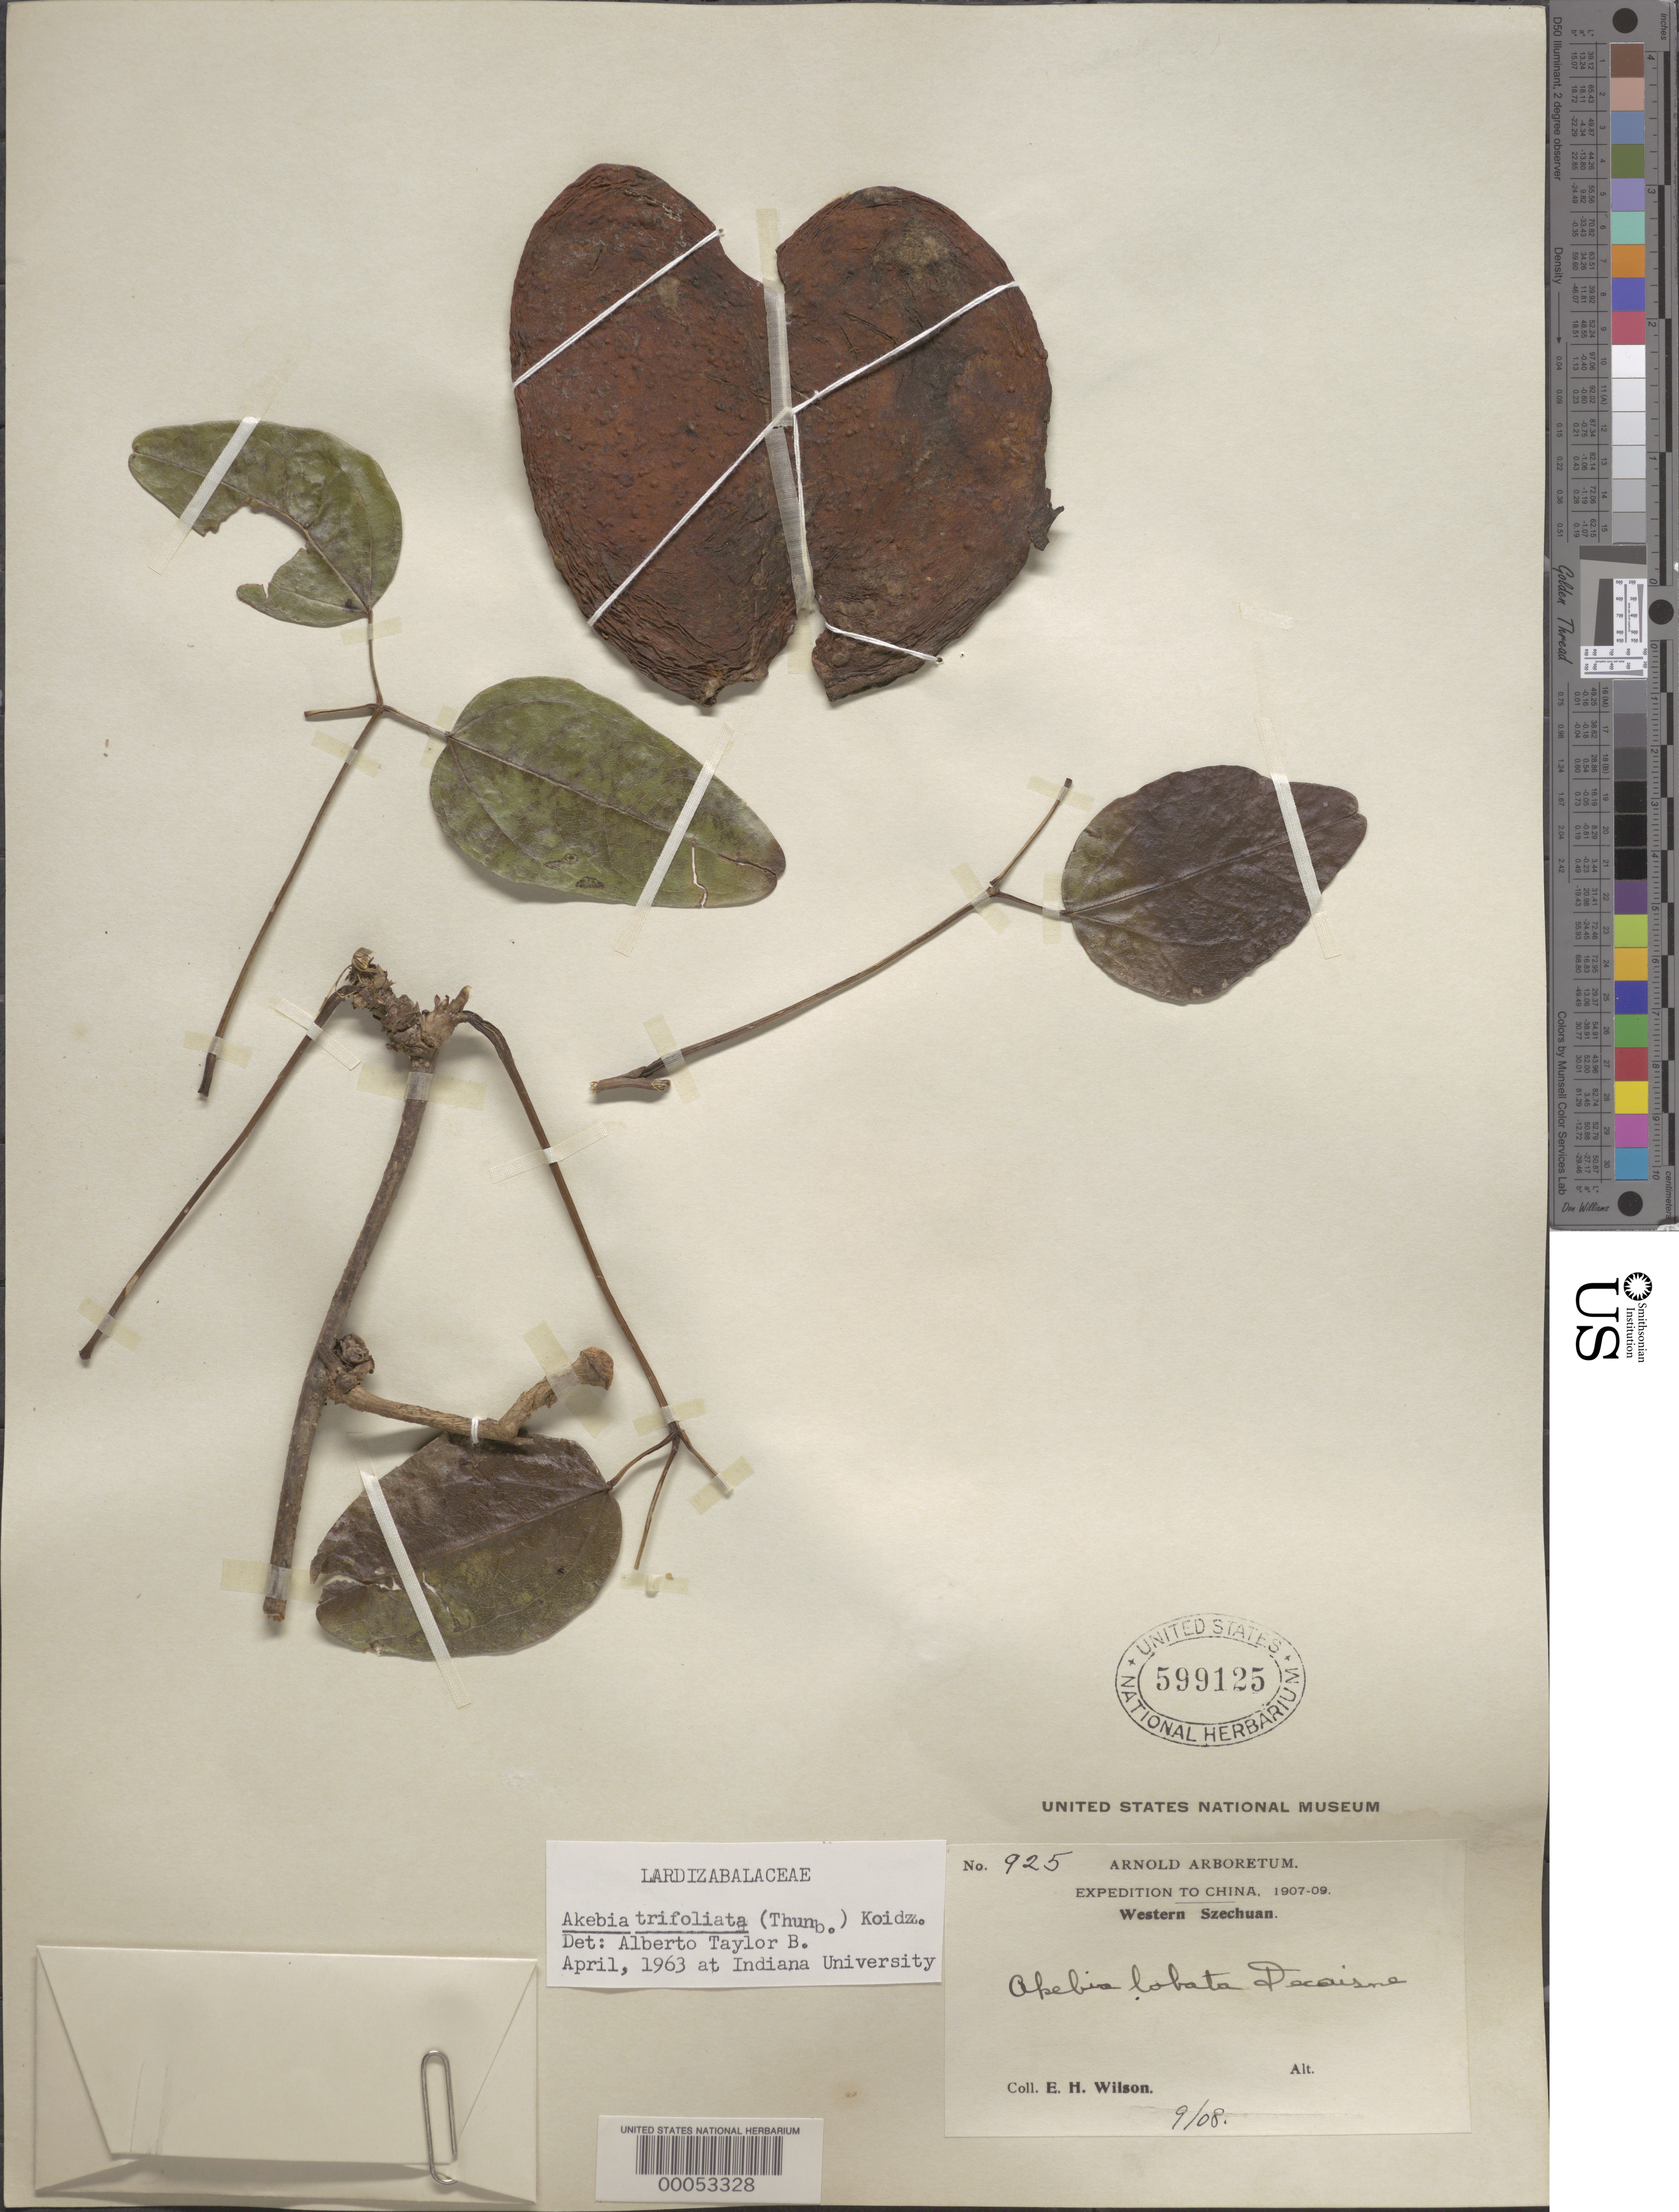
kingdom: Plantae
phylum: Tracheophyta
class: Magnoliopsida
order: Ranunculales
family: Lardizabalaceae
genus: Akebia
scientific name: Akebia trifoliata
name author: (Thunb.) Koidz.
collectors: E. H. Wilson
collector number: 925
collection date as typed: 1907 to -- -- 1909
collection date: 1907/1909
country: China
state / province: Sichuan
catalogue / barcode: US 599125